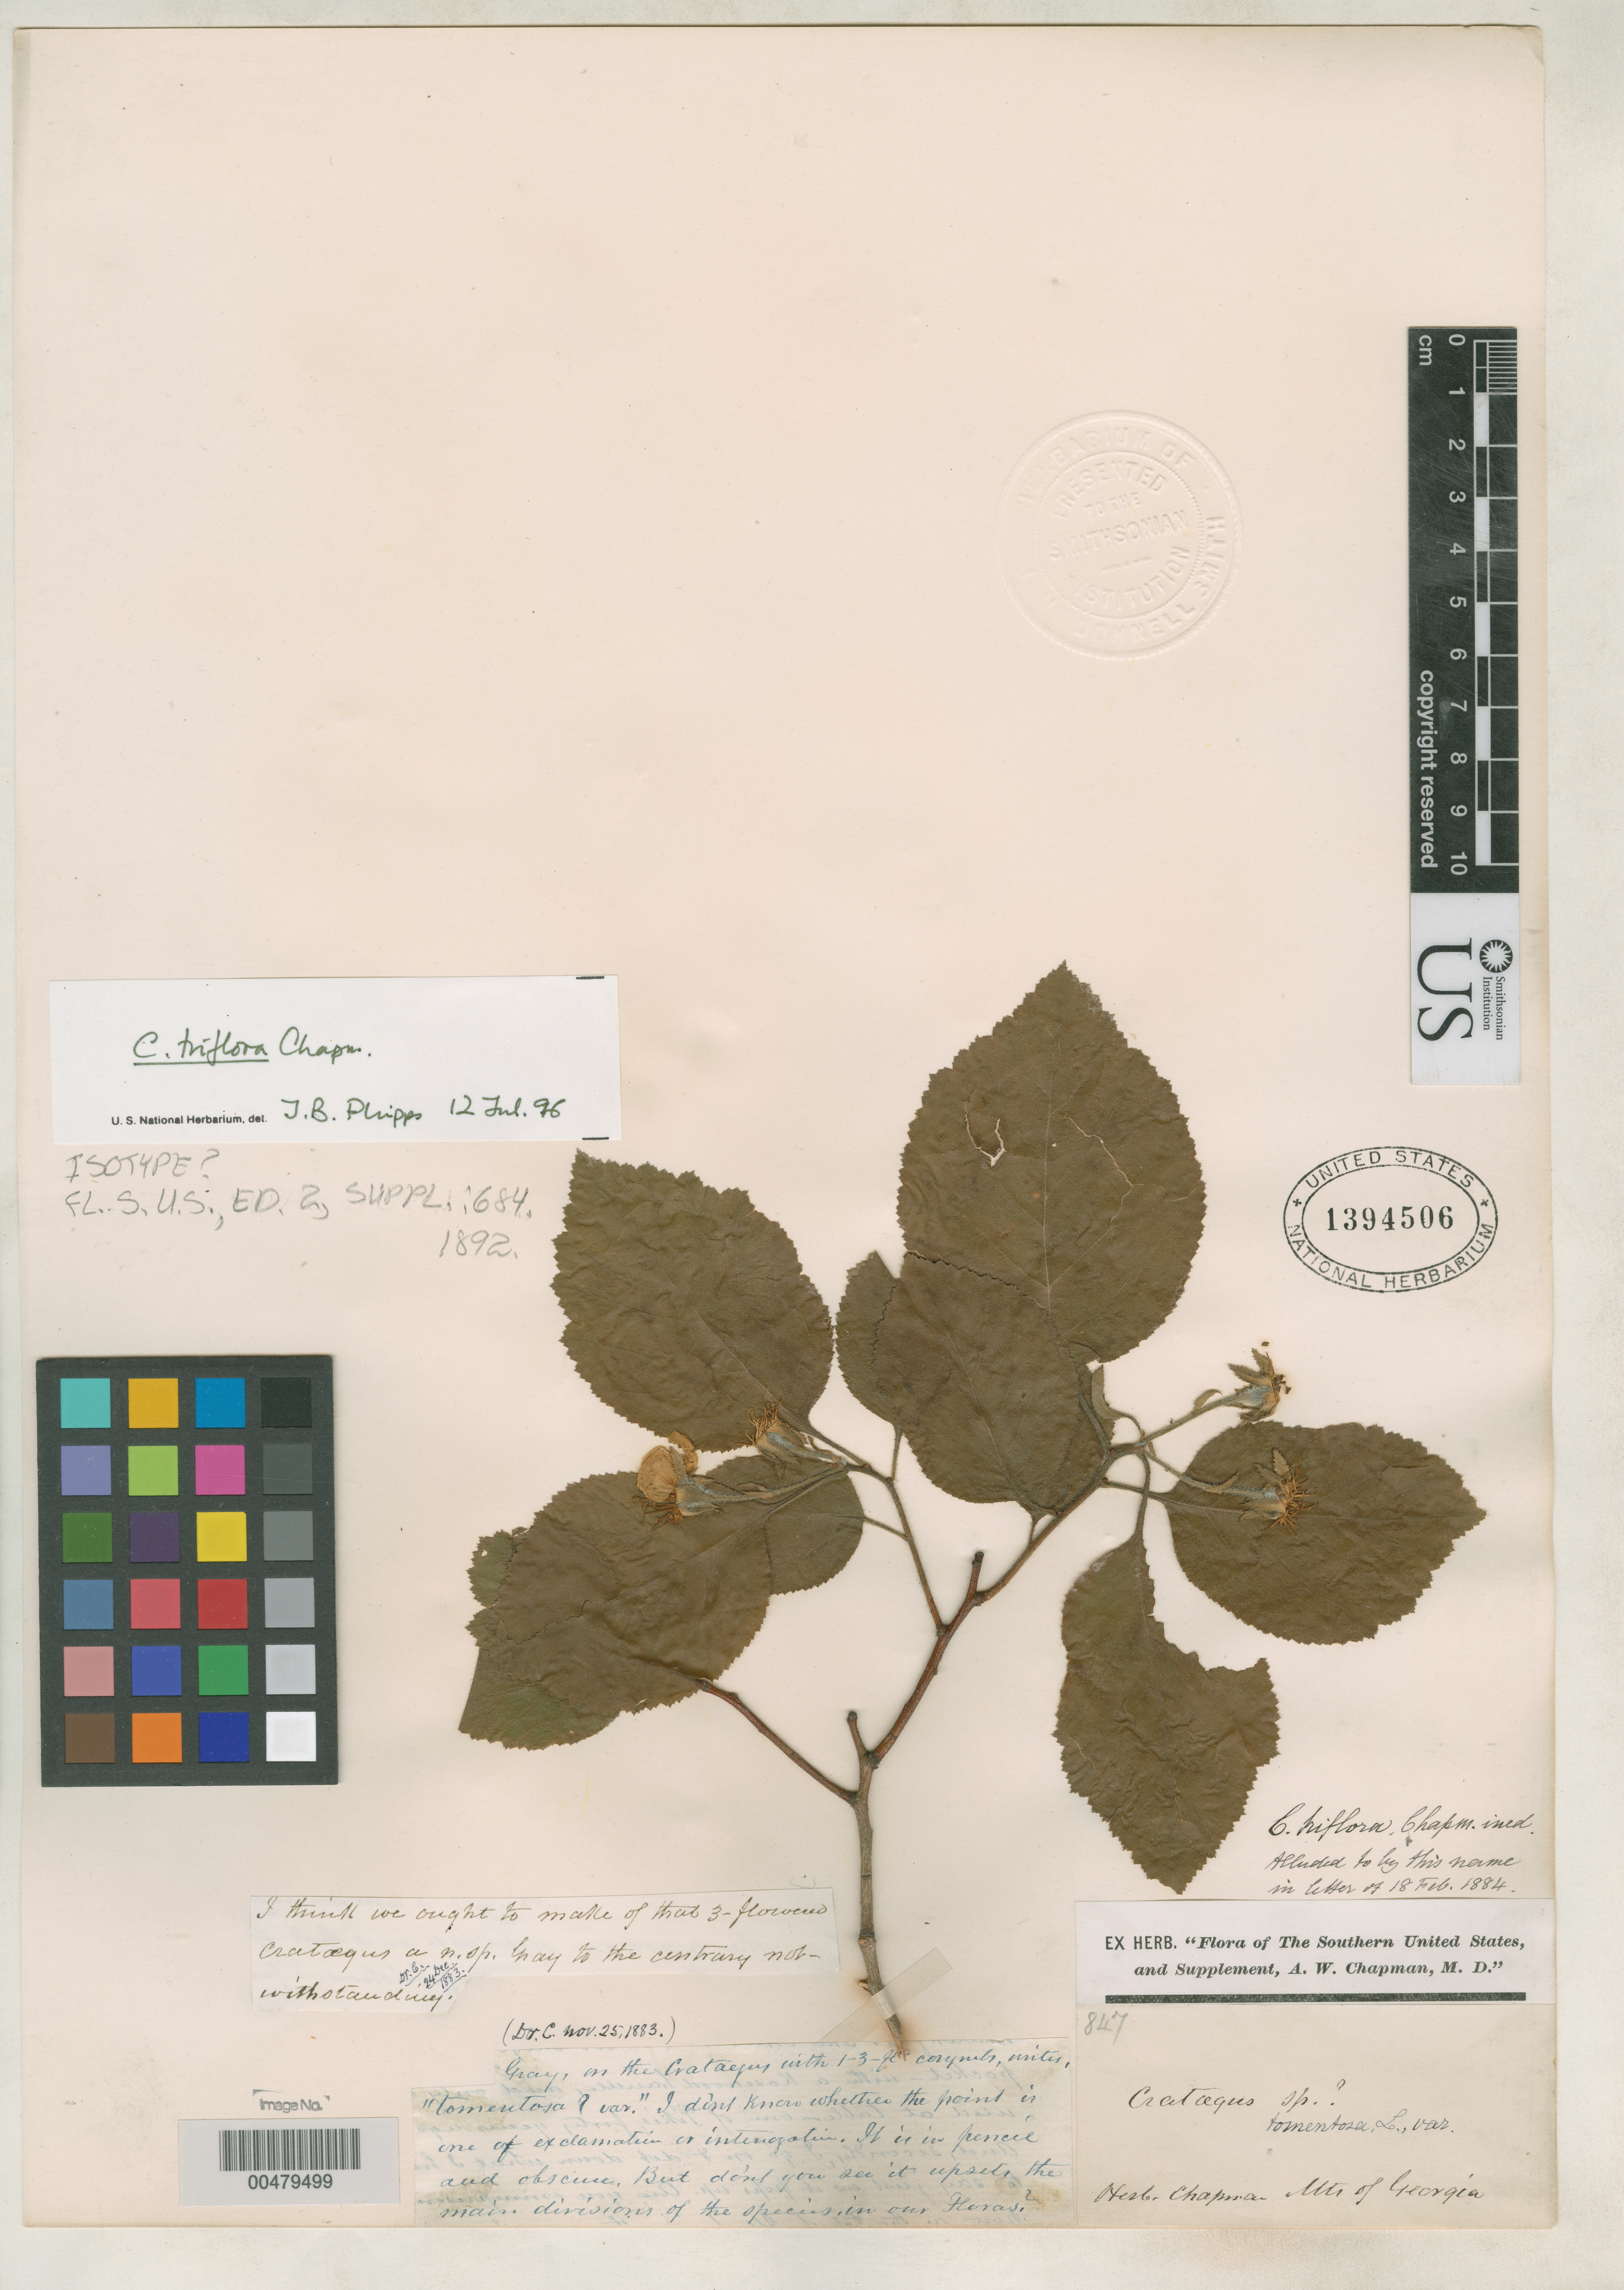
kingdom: Plantae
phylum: Tracheophyta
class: Magnoliopsida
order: Rosales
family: Rosaceae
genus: Crataegus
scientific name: Crataegus triflora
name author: Chapm.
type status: Possible Type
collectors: A. W. Chapman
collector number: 847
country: United States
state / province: Georgia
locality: Mountains of Georgia.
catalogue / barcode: US 1394506